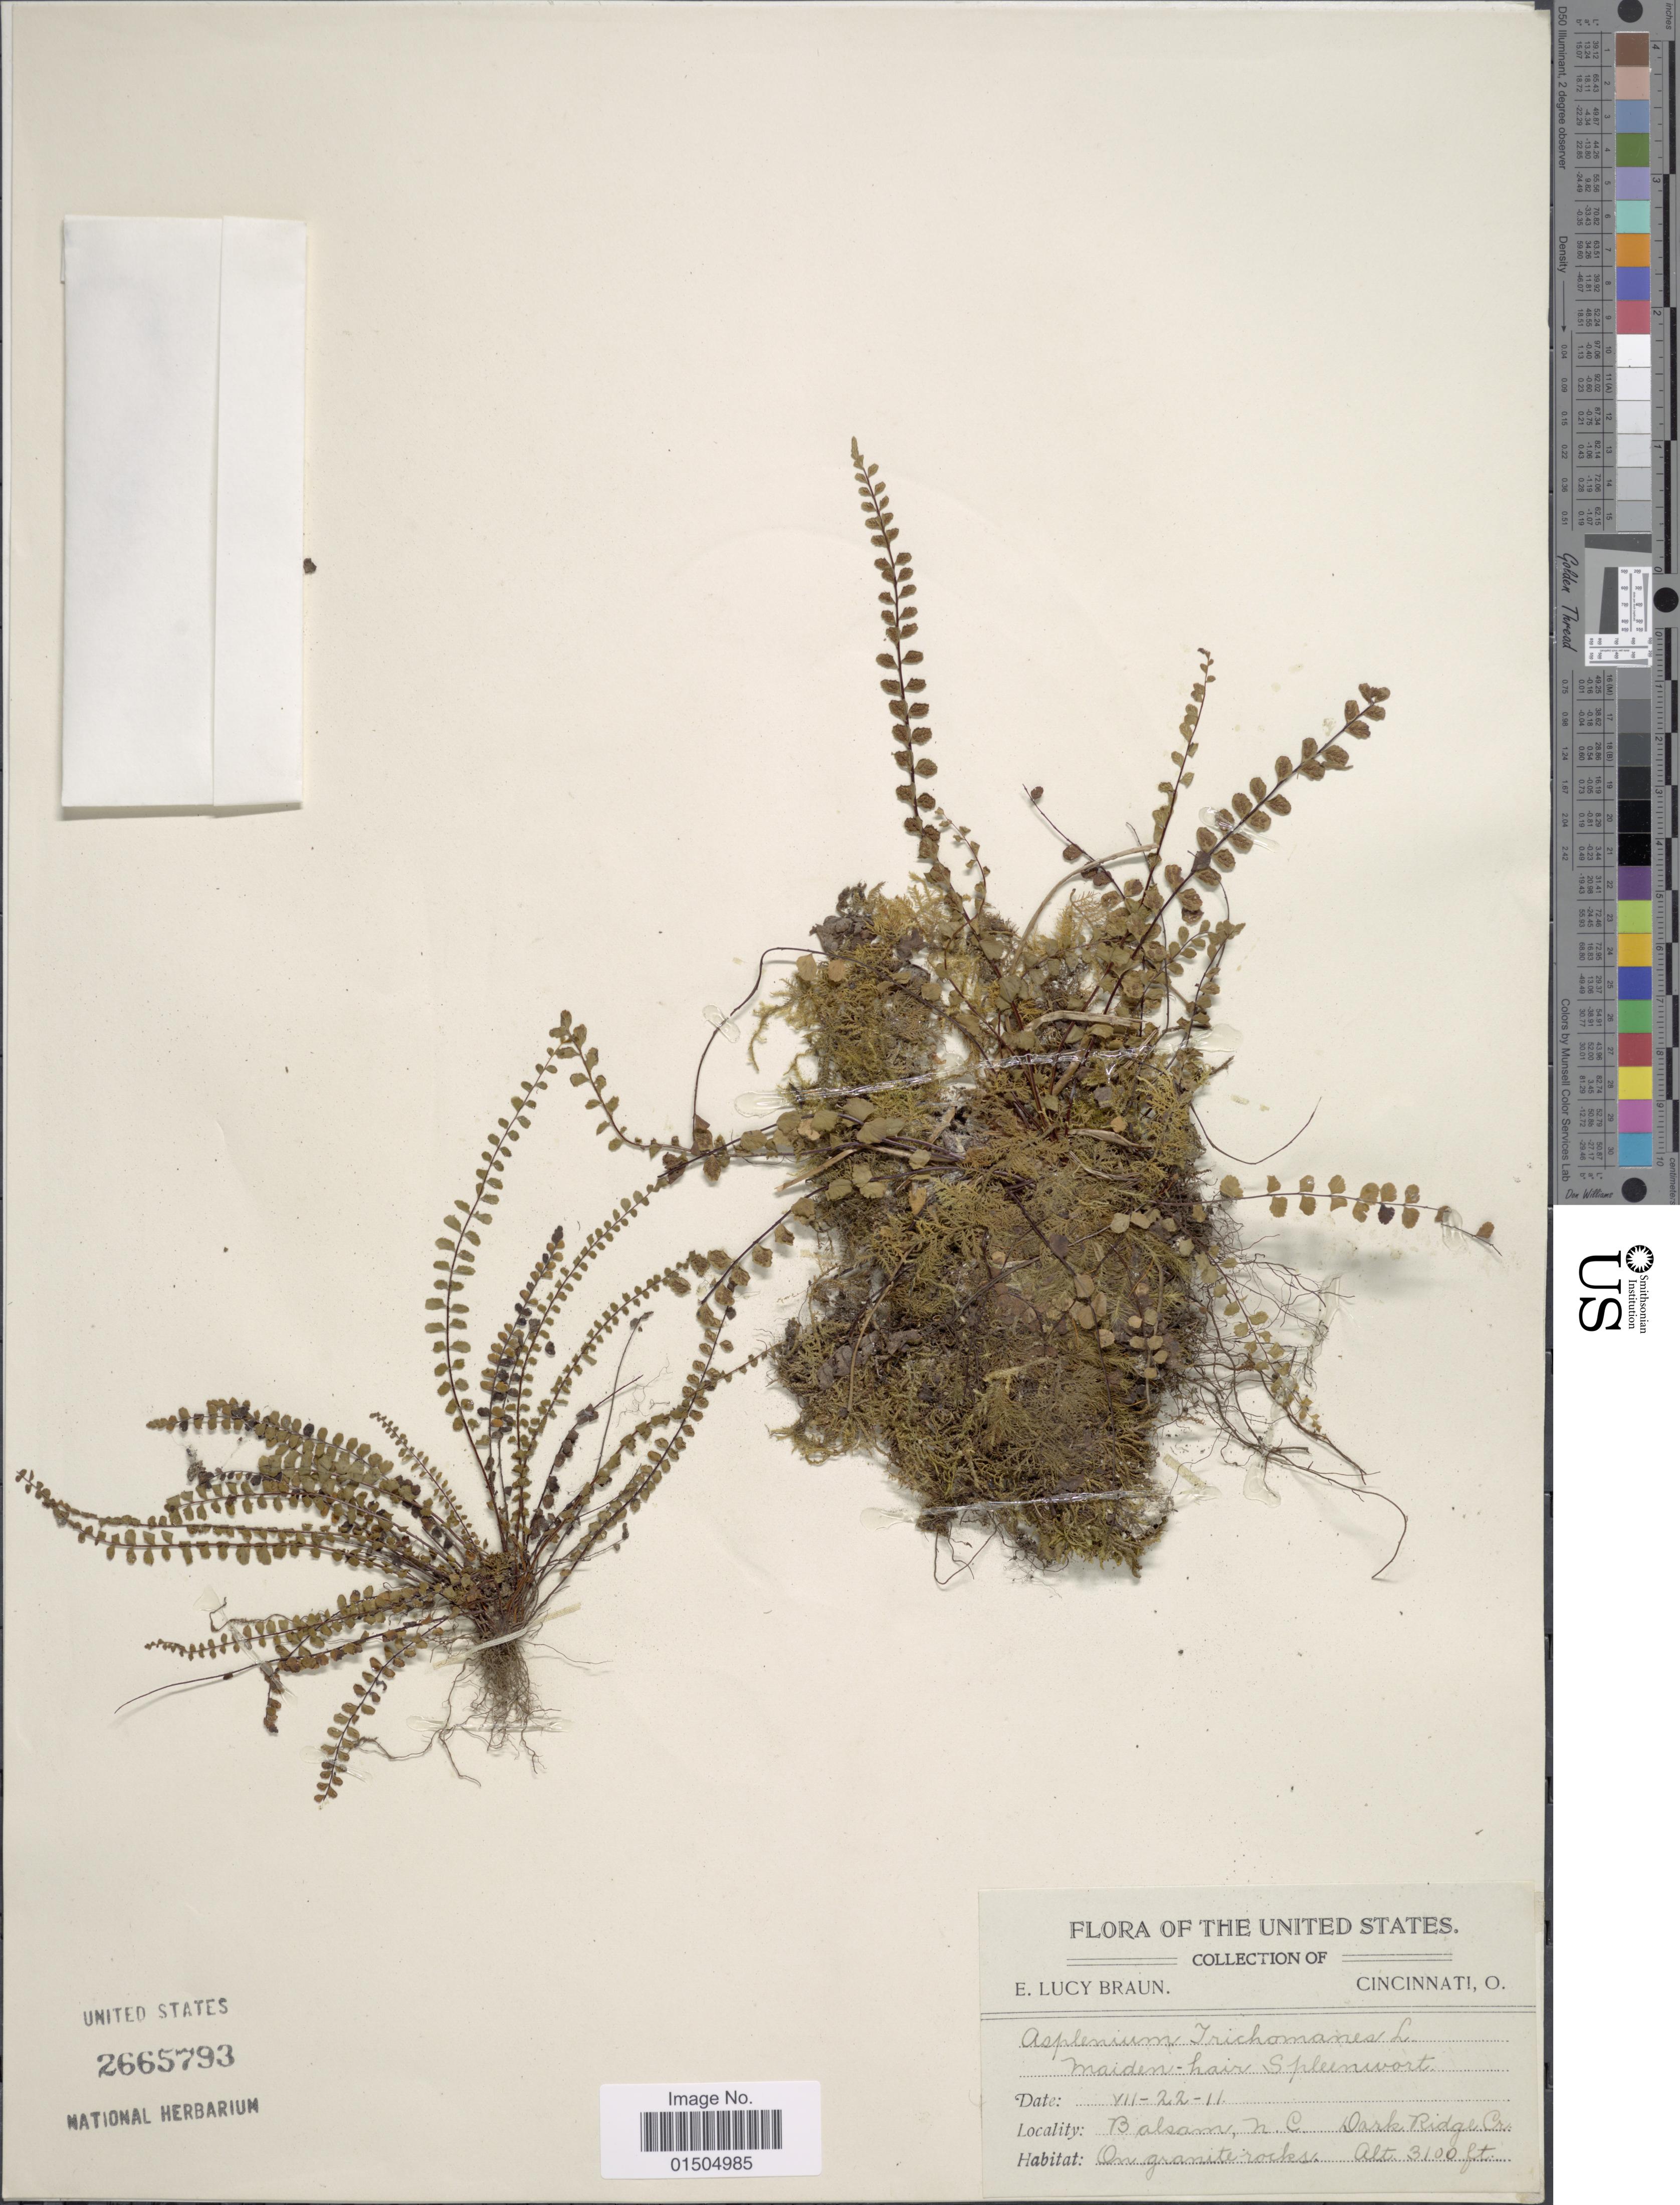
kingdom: Plantae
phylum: Tracheophyta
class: Polypodiopsida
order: Polypodiales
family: Aspleniaceae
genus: Asplenium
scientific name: Asplenium trichomanes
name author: L.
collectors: E. L. Braun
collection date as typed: Transcribed d/m/y: 22/7/11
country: United States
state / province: North Carolina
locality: Balsam, Dark Ridge Cr.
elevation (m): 945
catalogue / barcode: US 2665793